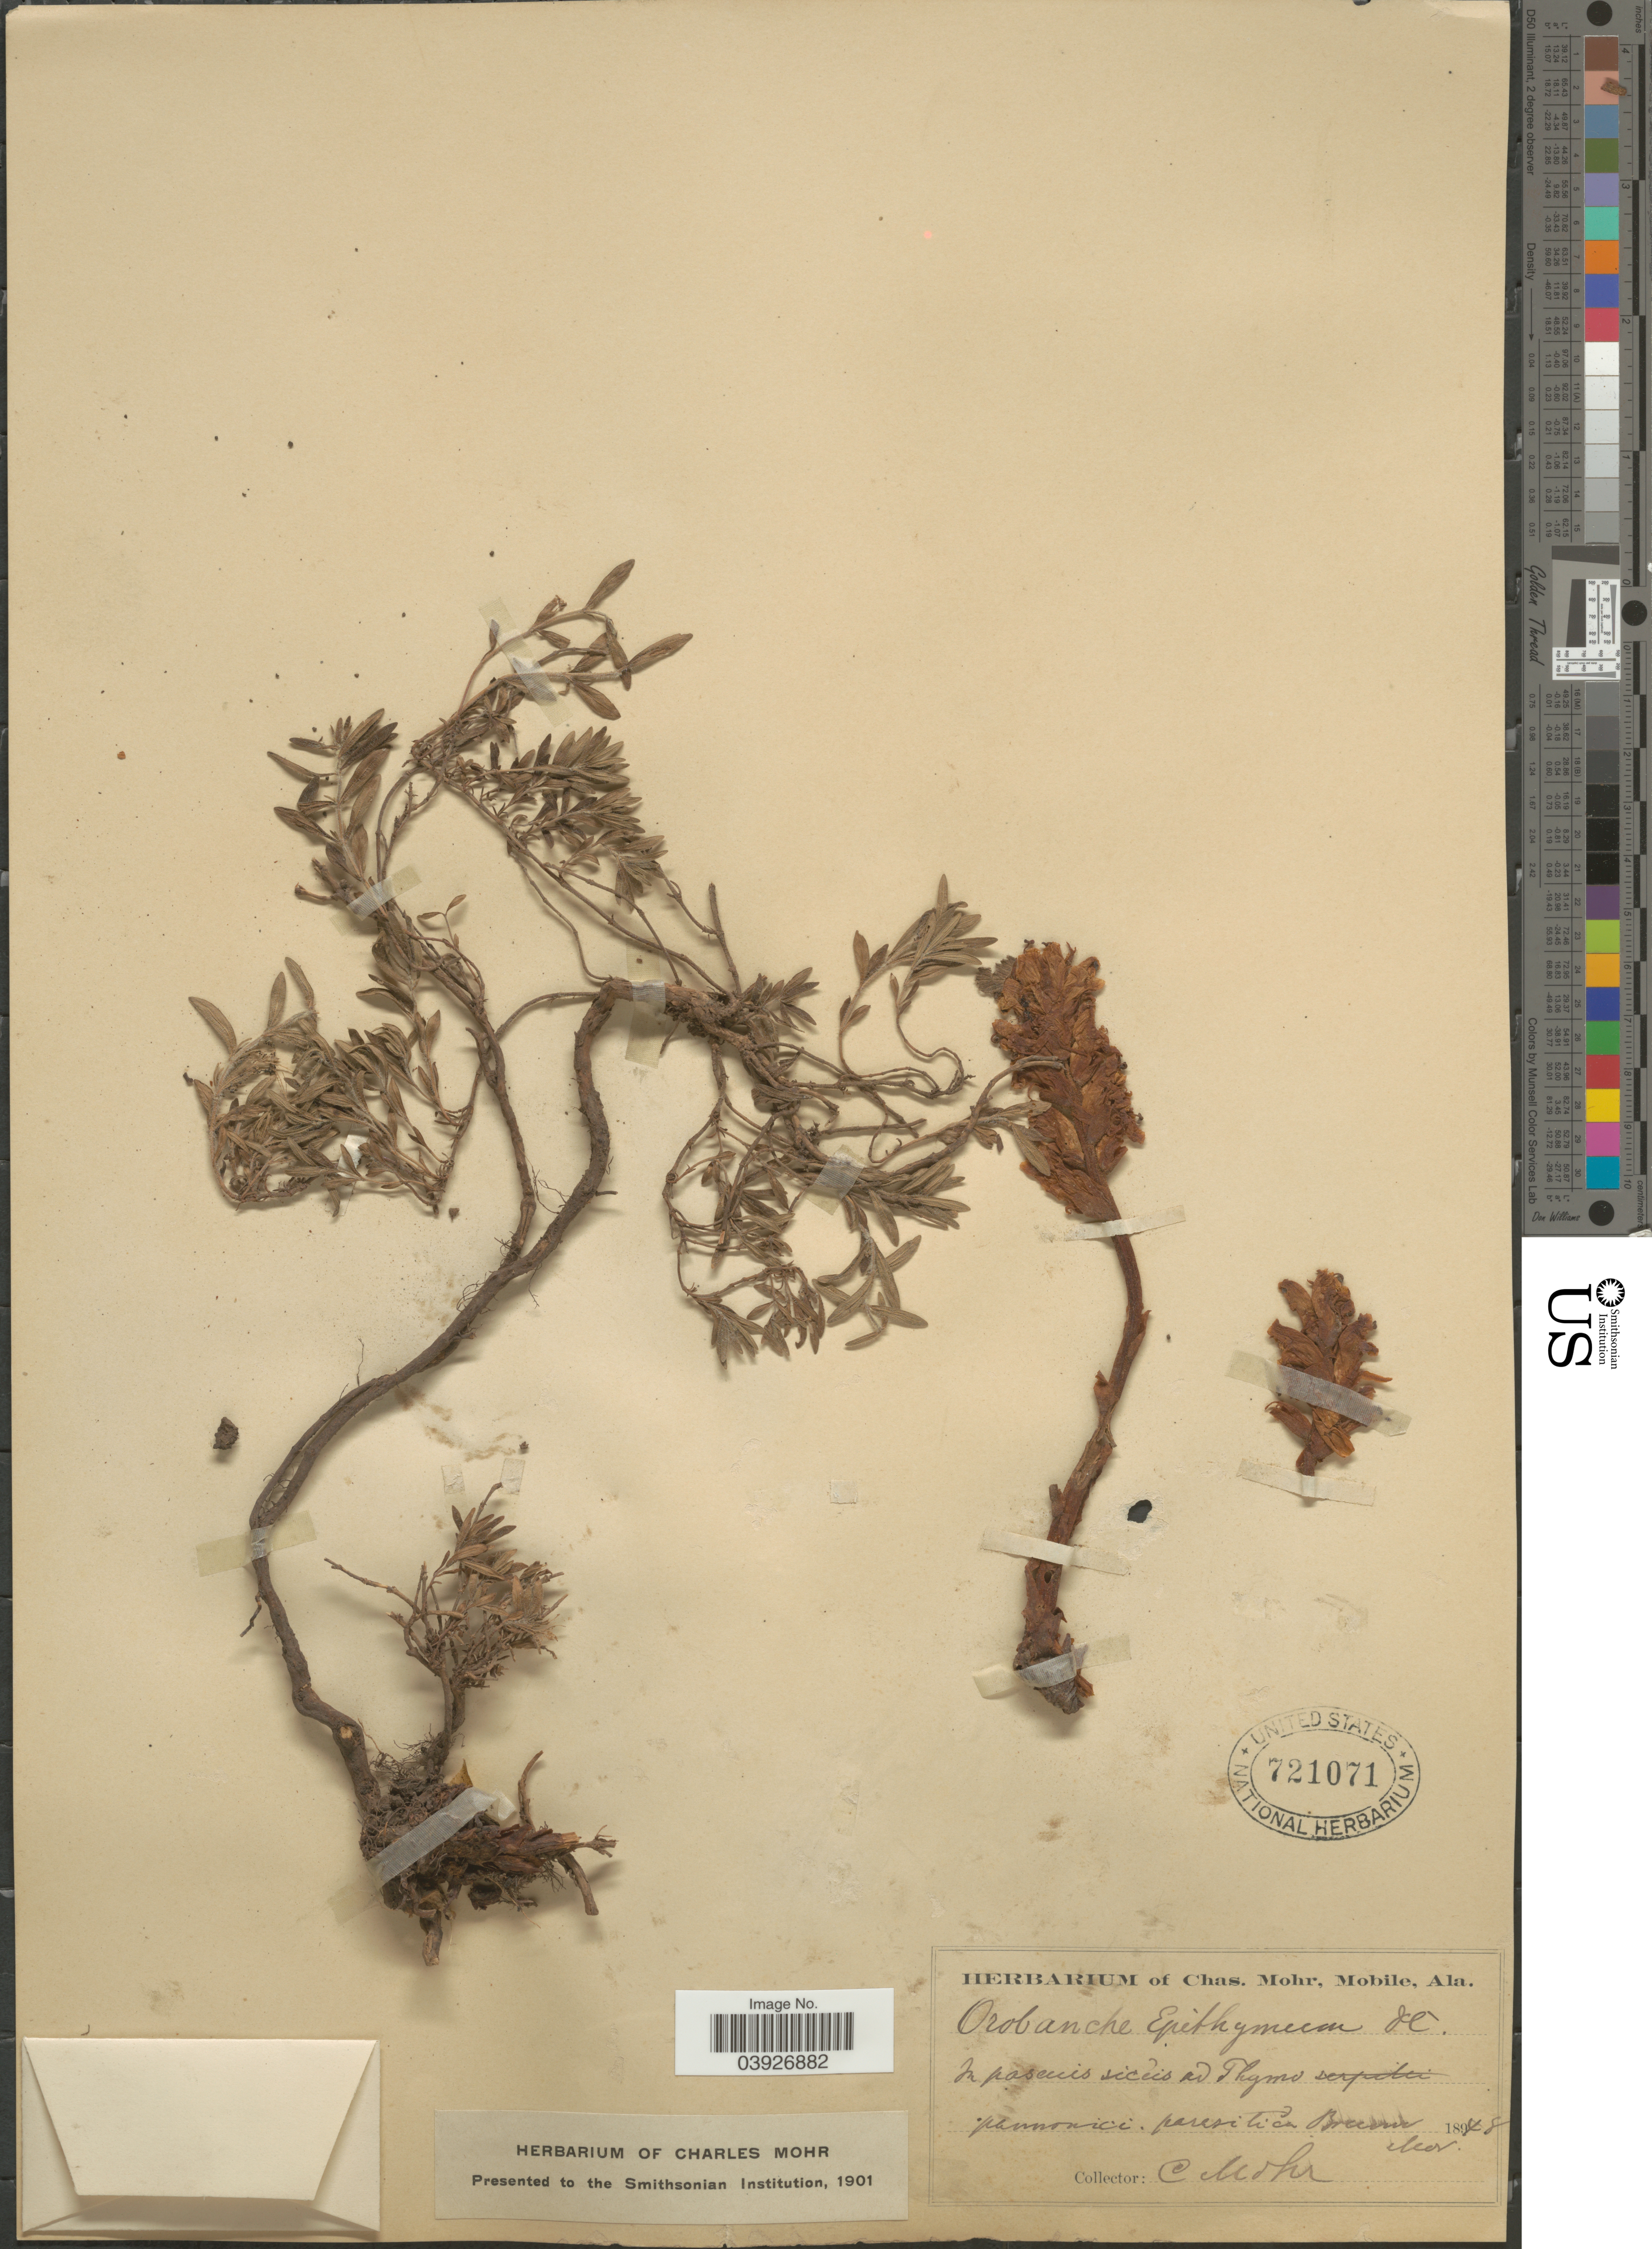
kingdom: Plantae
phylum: Tracheophyta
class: Magnoliopsida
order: Lamiales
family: Orobanchaceae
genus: Orobanche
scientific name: Orobanche epithymum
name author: DC.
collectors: C. T. Mohr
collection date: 1848-03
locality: In pascius siccis ad Thymo pannonici.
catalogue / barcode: US 721071